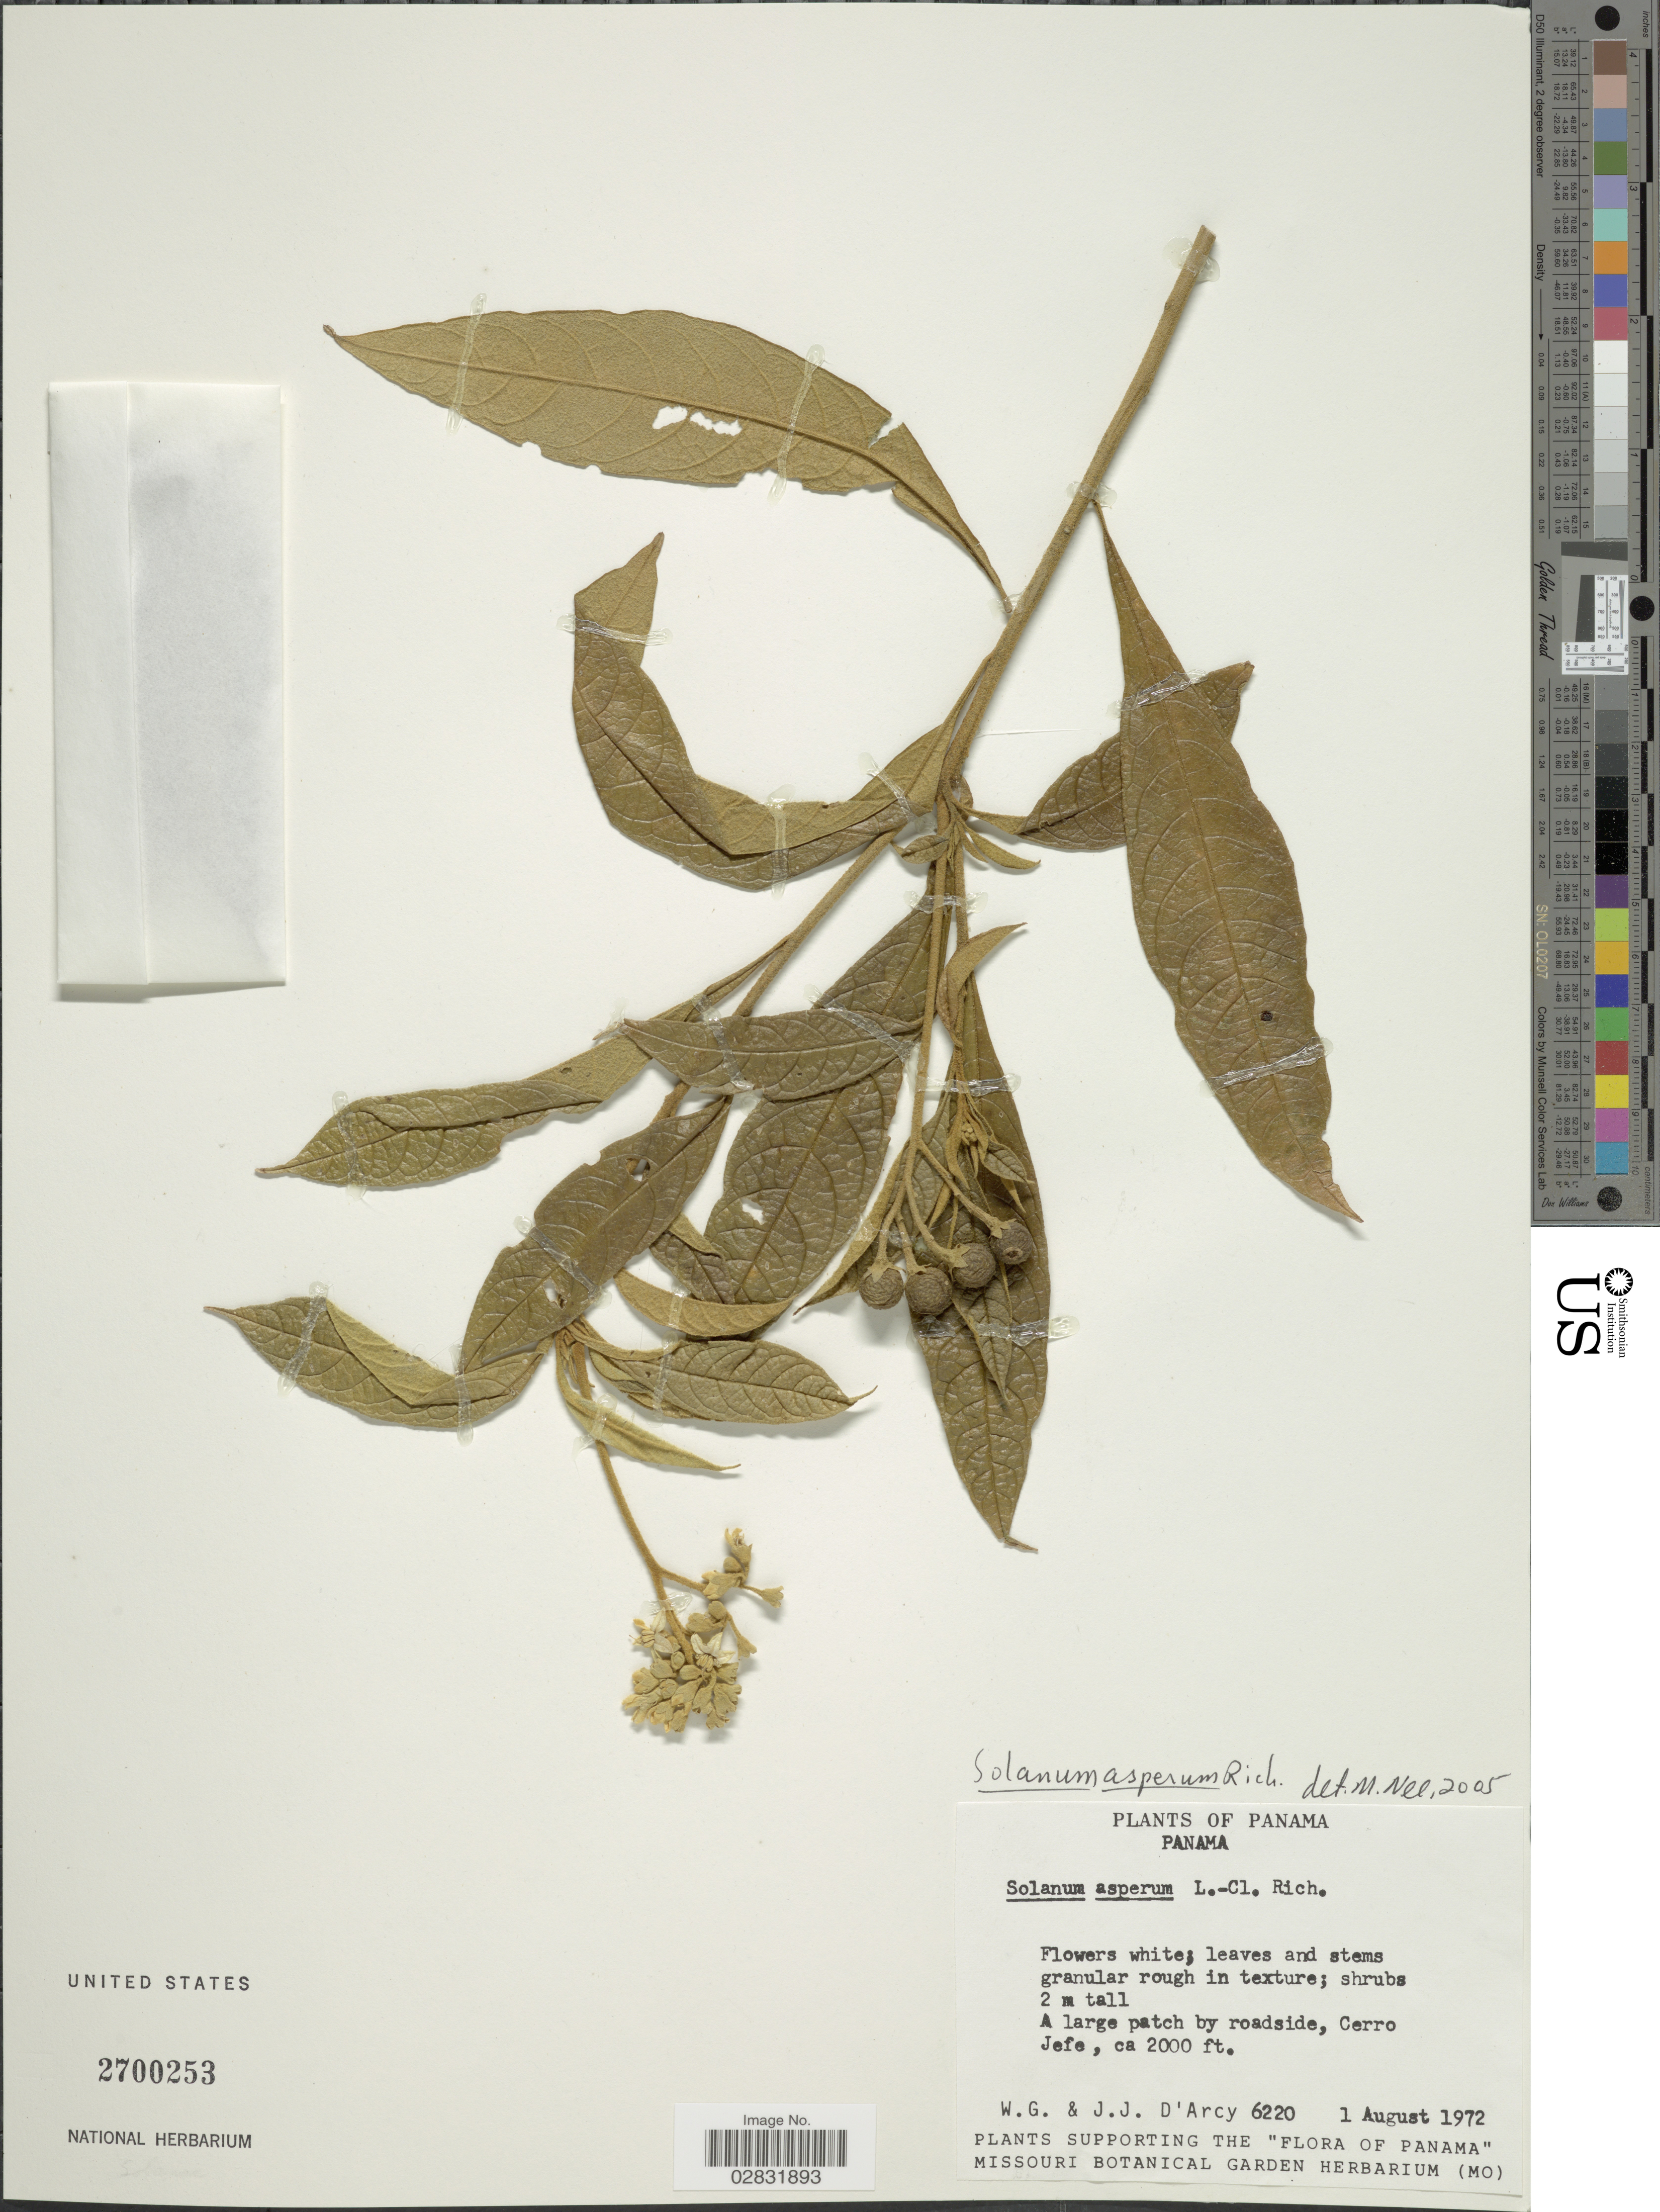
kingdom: Plantae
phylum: Tracheophyta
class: Magnoliopsida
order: Solanales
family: Solanaceae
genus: Solanum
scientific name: Solanum asperum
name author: Rich.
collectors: W. G. D'Arcy & J. J. D'Arcy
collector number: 6220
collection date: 1972-08-01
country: Panama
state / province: Panamá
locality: A large patch by roadside, Cerro Jefe.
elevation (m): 610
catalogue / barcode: US 2700253